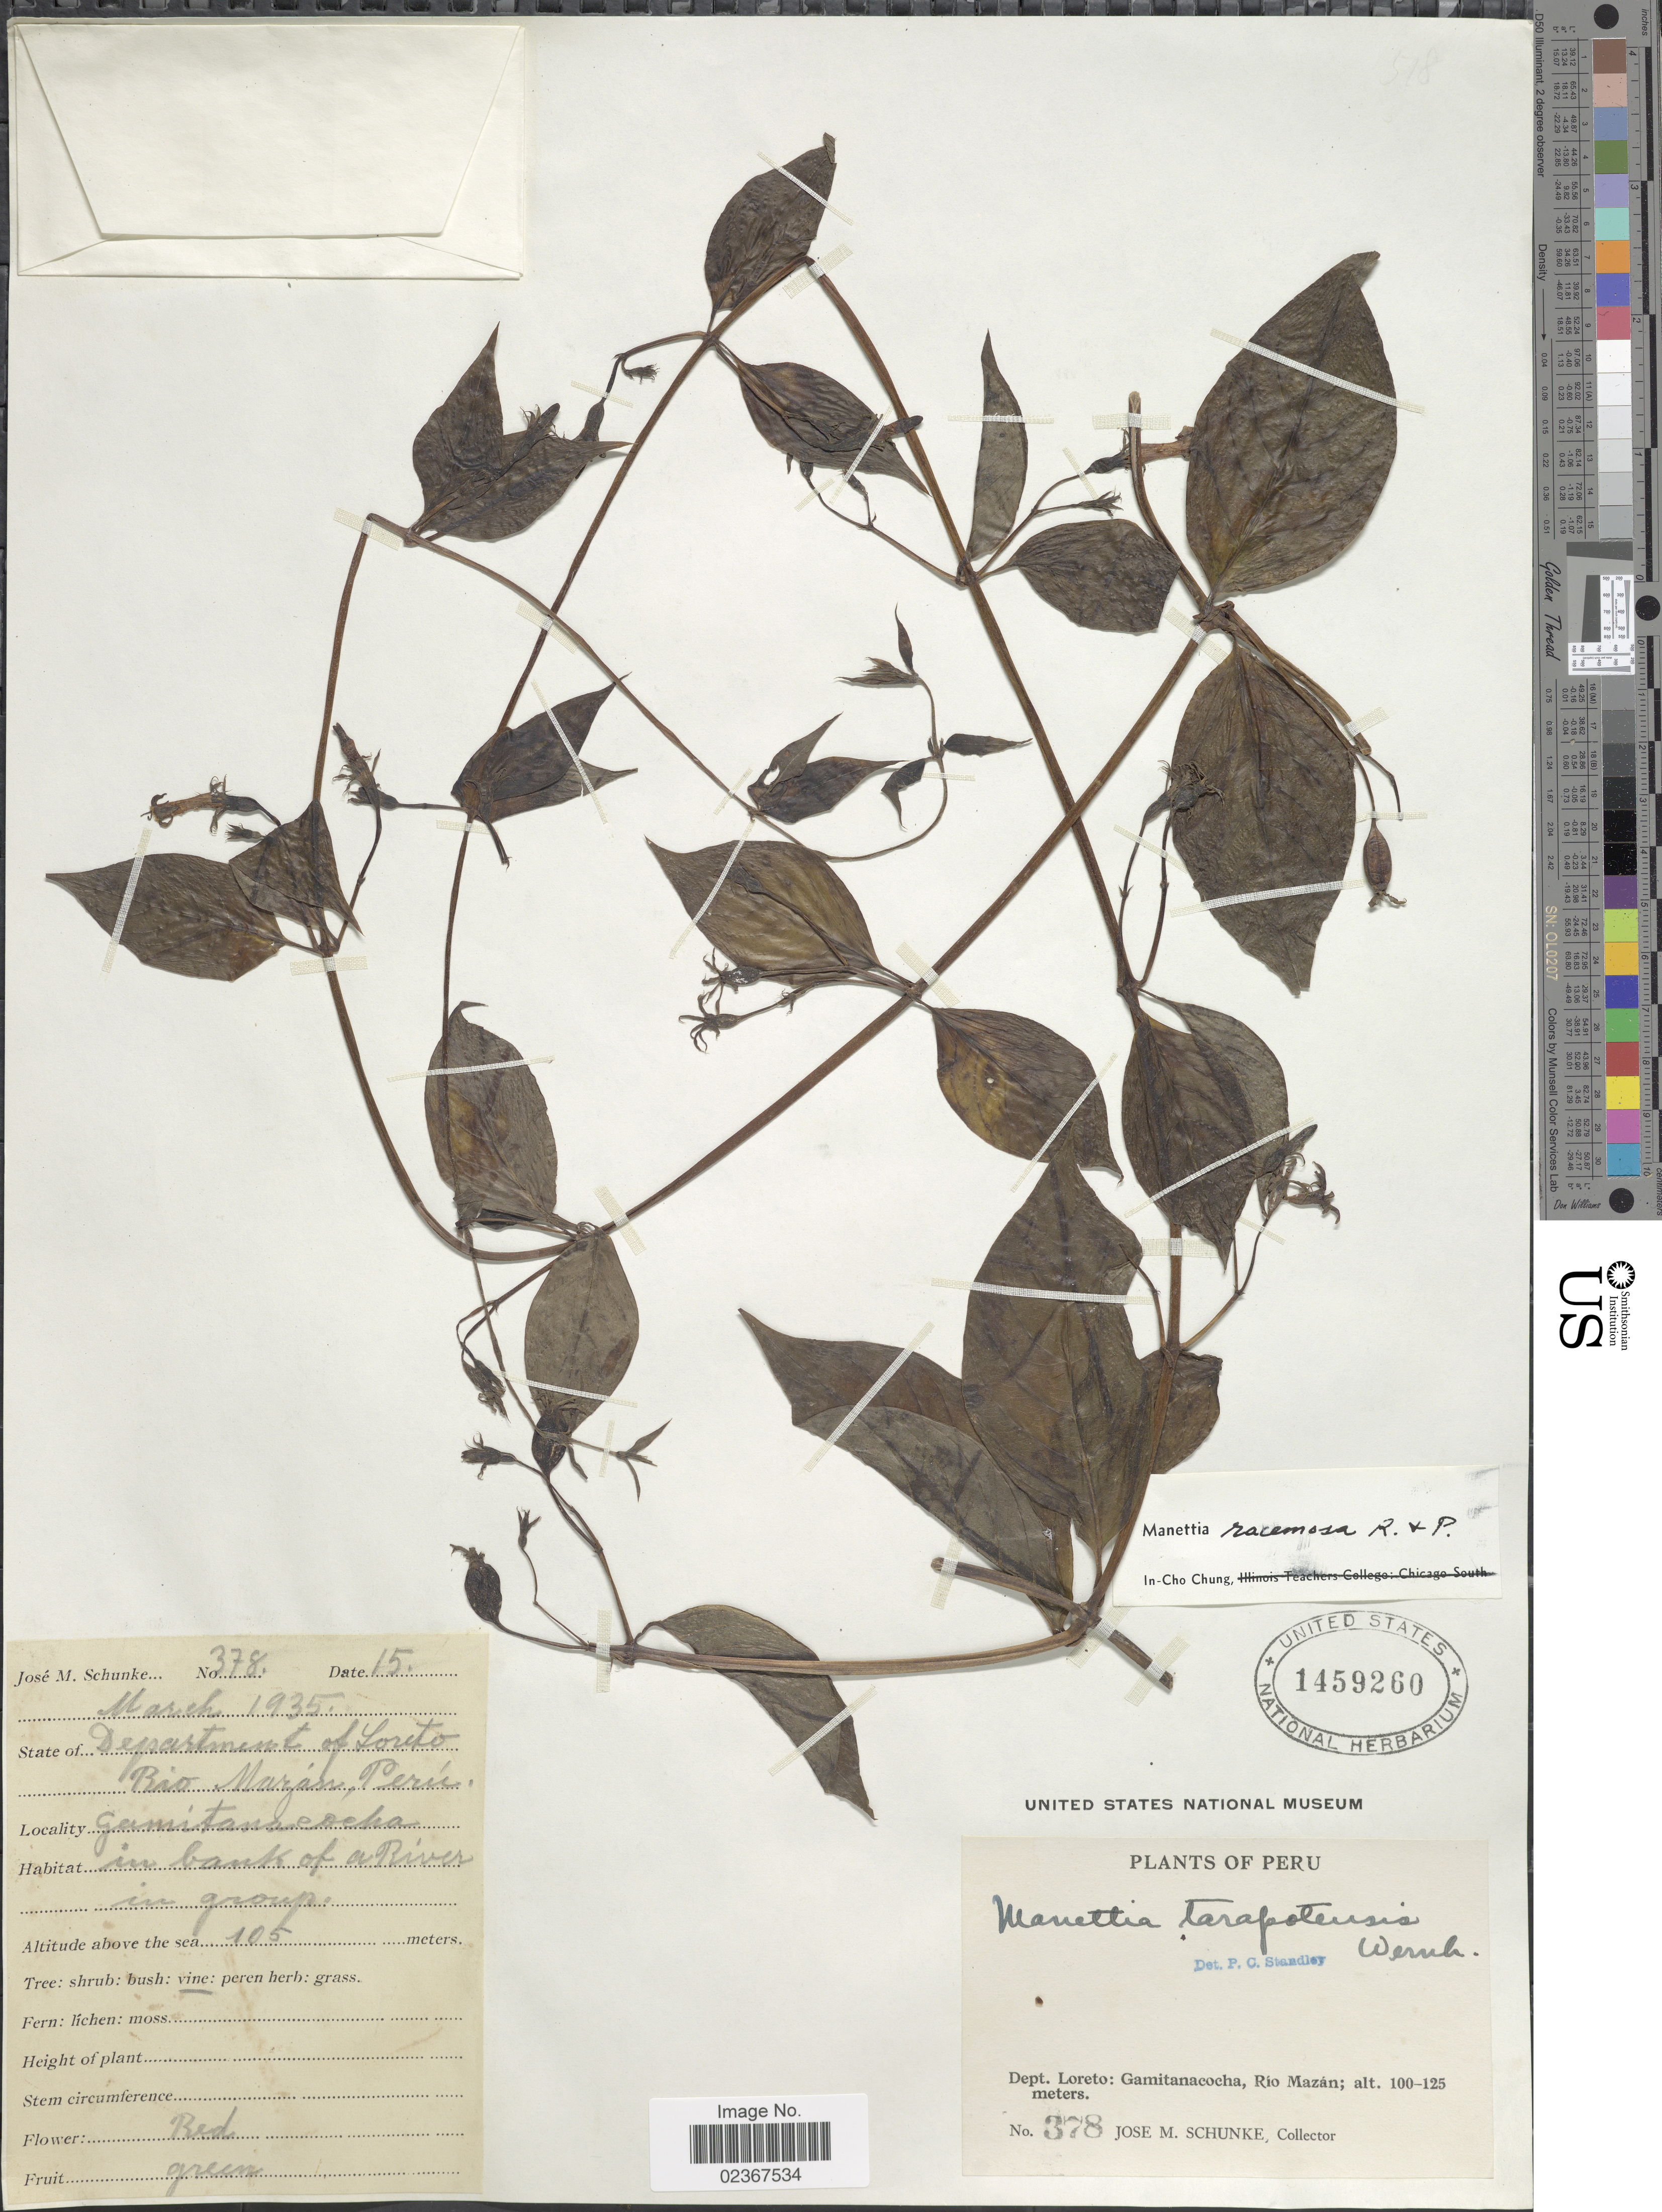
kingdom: Plantae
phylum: Tracheophyta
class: Magnoliopsida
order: Gentianales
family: Rubiaceae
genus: Manettia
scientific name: Manettia racemosa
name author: Ruiz & Pav.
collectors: J. M. Schunke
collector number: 378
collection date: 1935-03-15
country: Peru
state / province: Loreto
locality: Gamitanacocha Rio Mazan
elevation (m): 100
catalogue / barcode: US 1459260